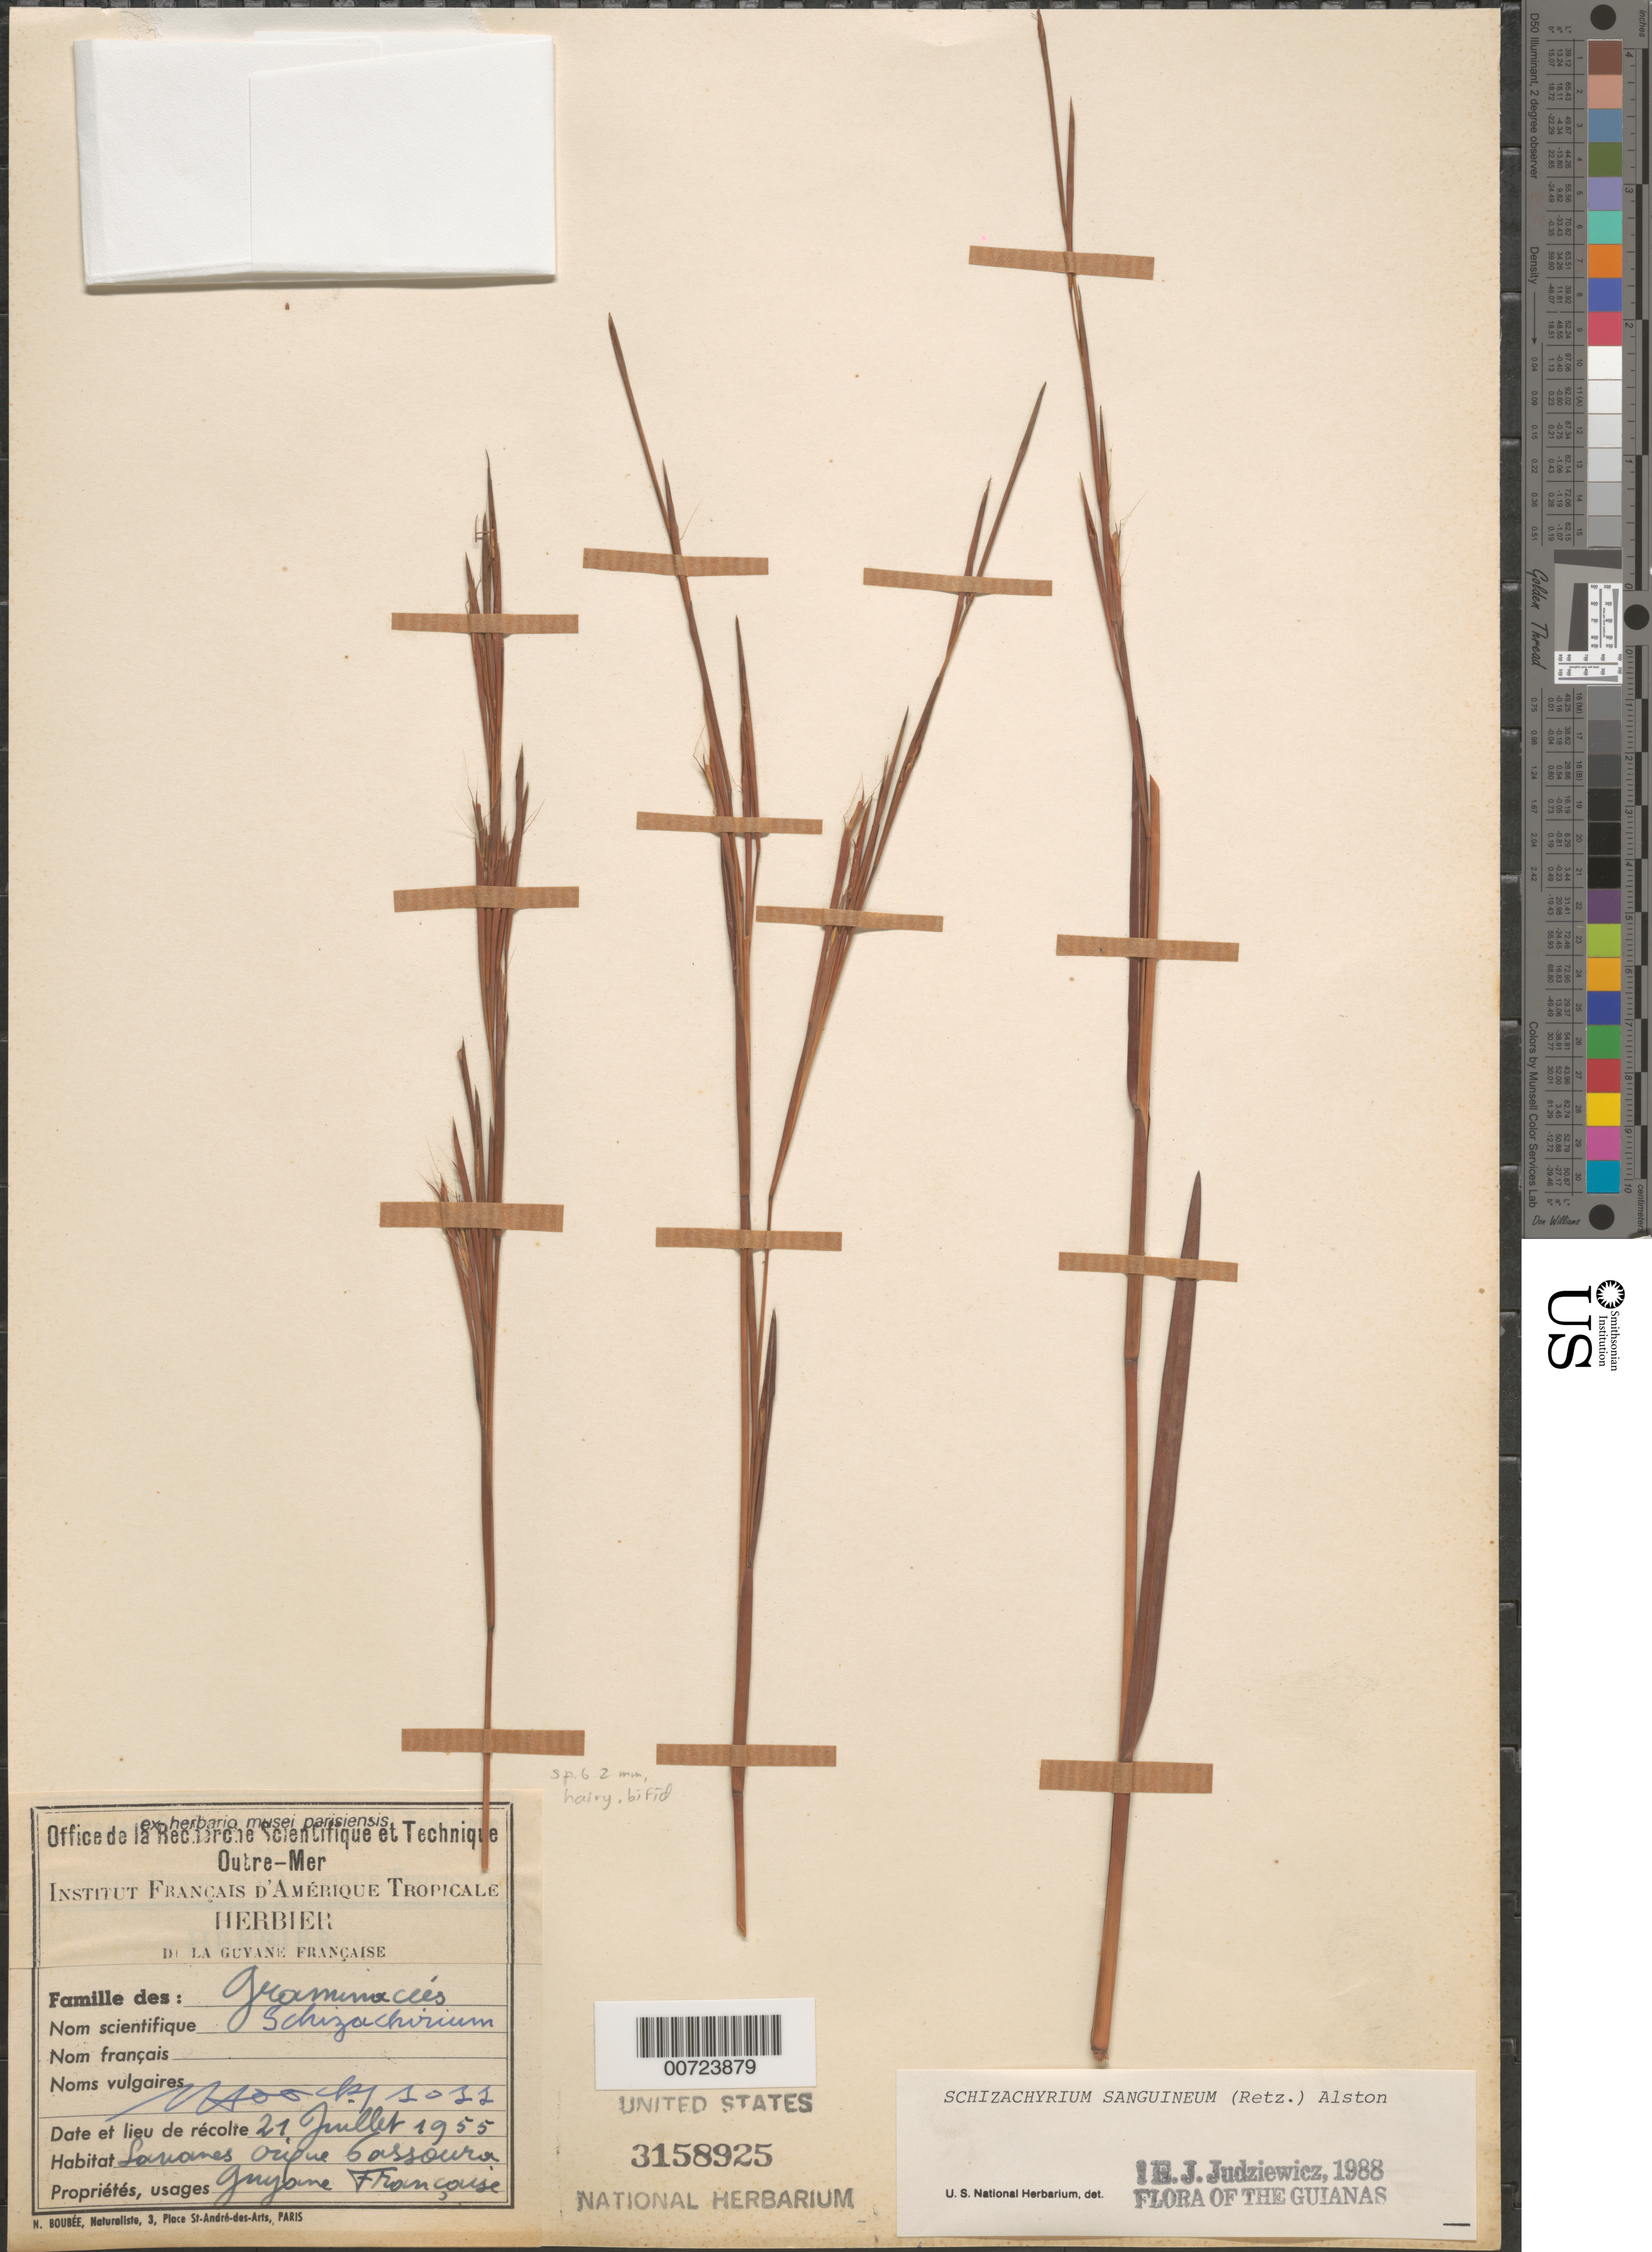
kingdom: Plantae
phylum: Tracheophyta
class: Liliopsida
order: Poales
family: Poaceae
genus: Schizachyrium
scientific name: Schizachyrium sanguineum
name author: (Retz.) Alston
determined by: Judziewicz, E. J.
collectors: J. Hoock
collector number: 1011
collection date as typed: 21-Jul-55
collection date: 1955-07-21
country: French Guiana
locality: Crique Passoura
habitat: Savanna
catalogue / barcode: US 3158925